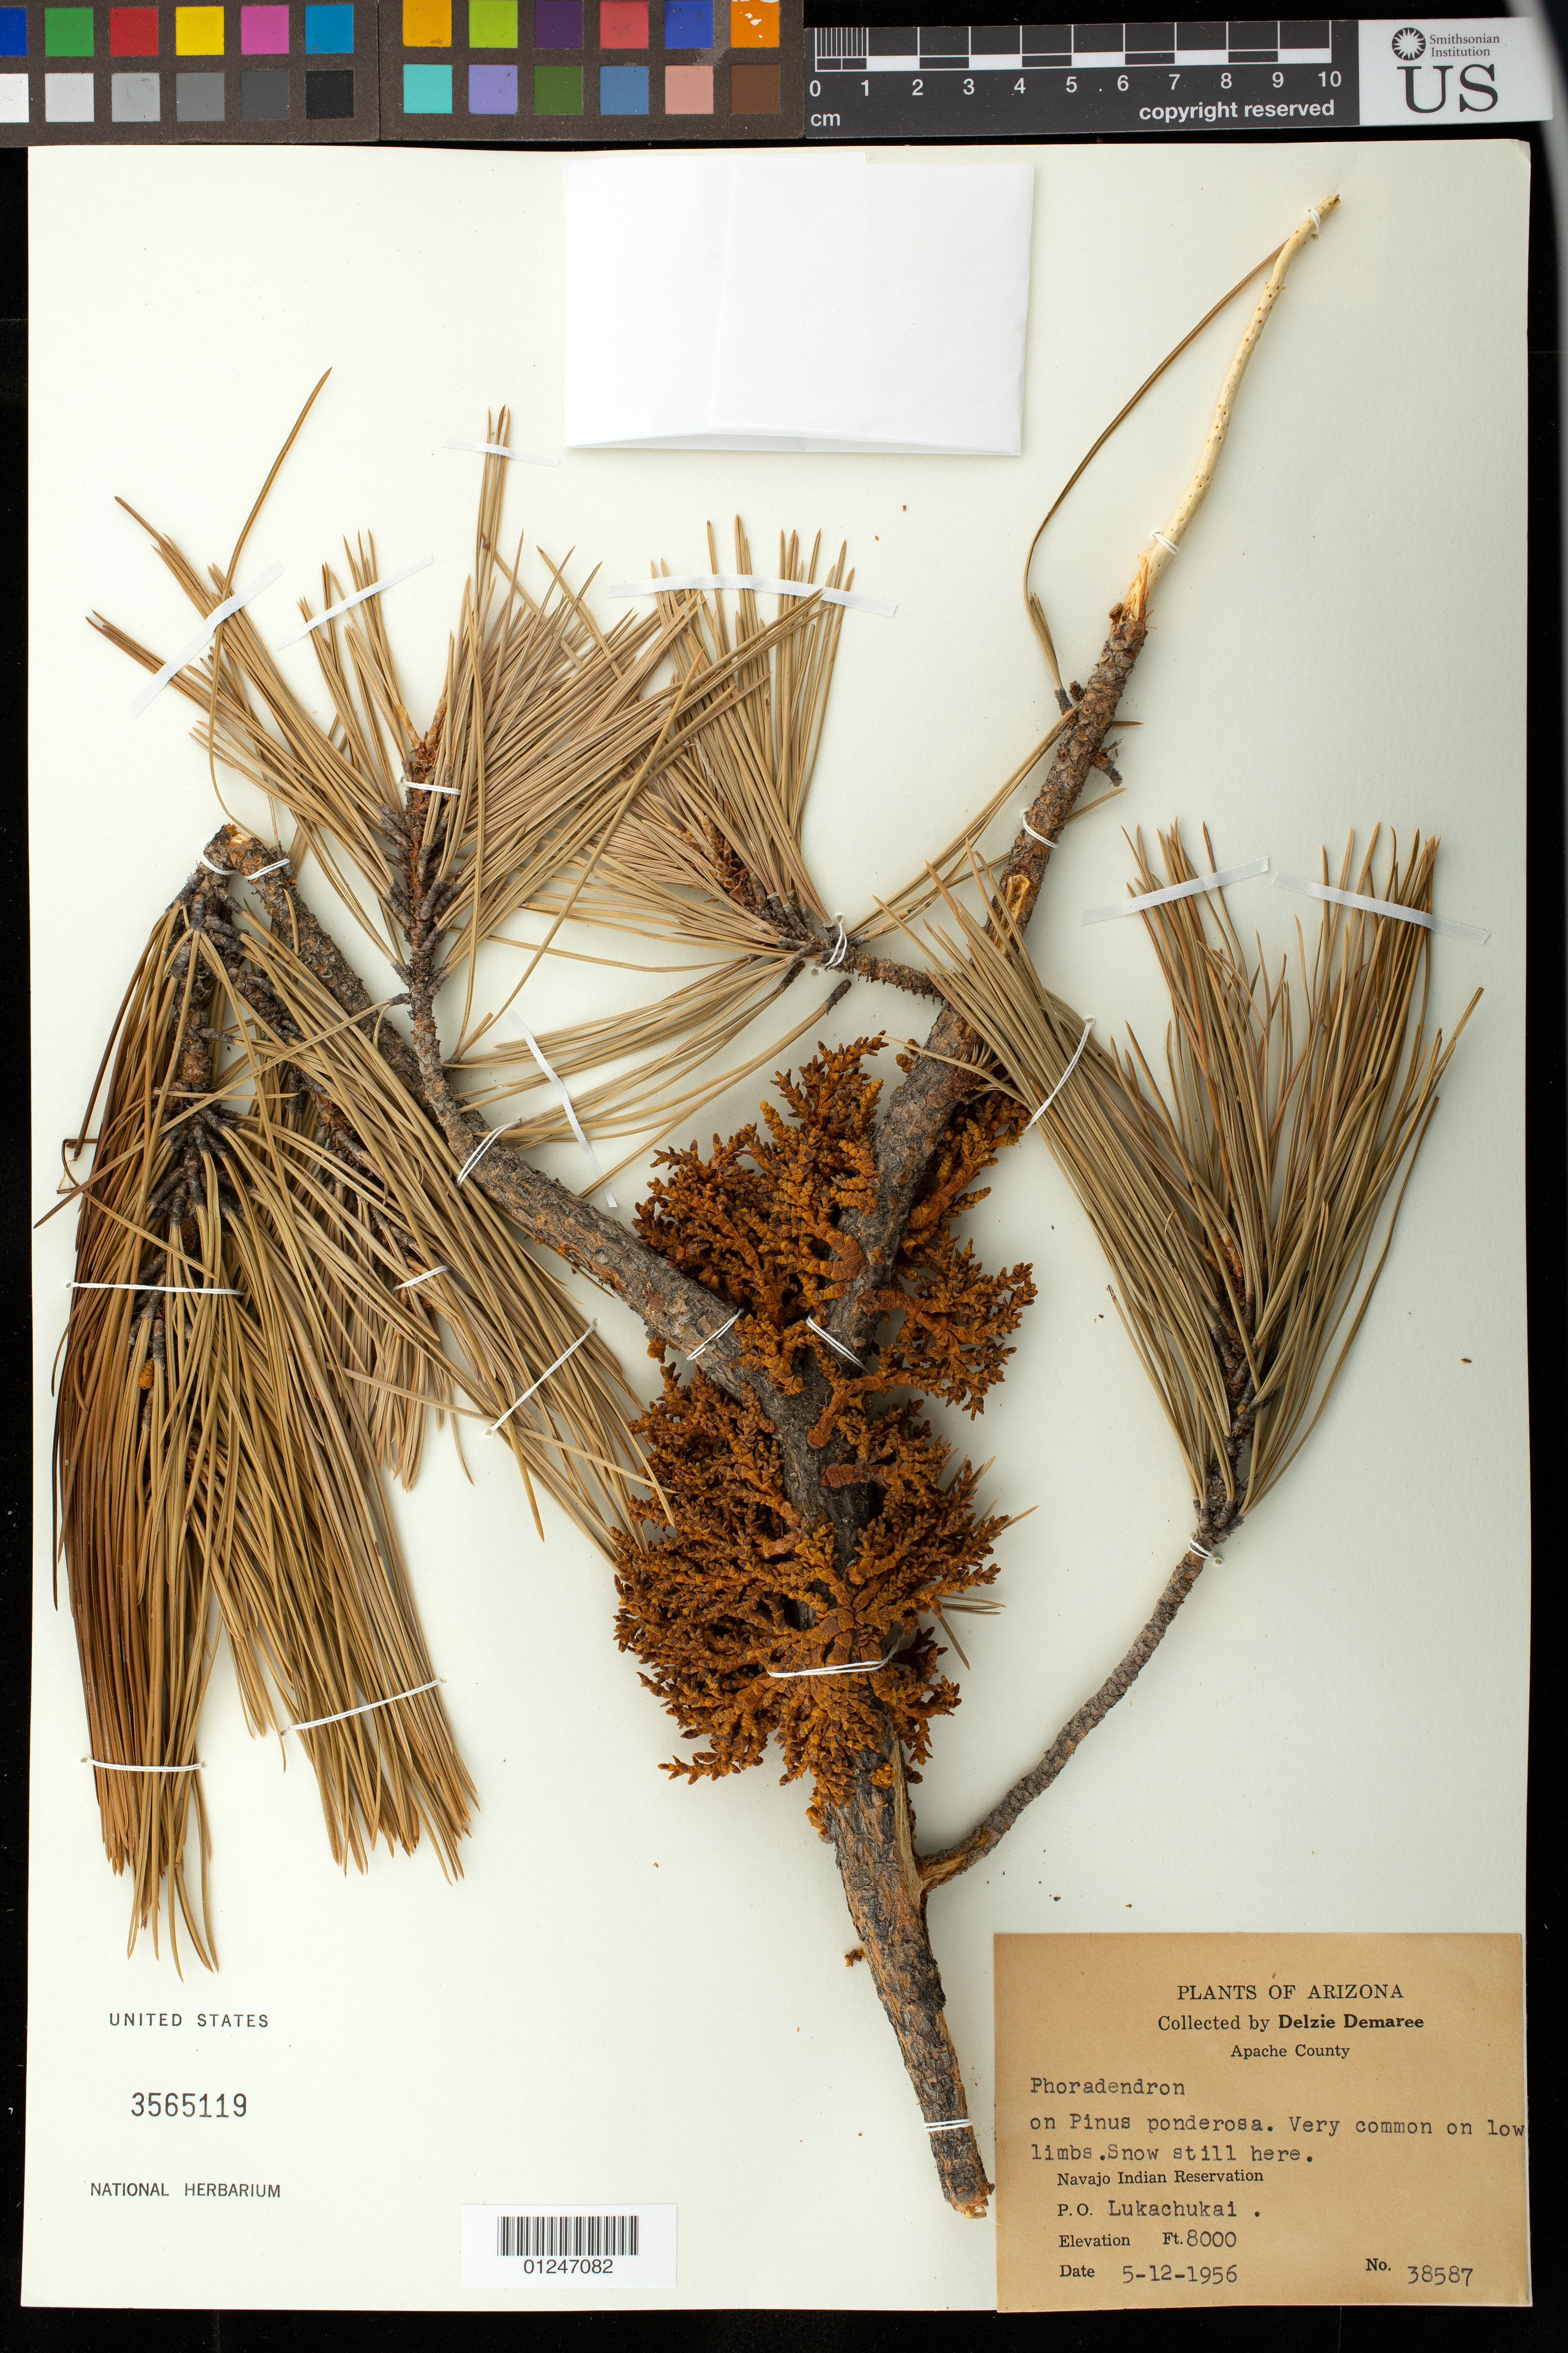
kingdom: Plantae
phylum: Tracheophyta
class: Magnoliopsida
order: Santalales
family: Viscaceae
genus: Arceuthobium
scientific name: Arceuthobium sp.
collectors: D. Demaree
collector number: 38587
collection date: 1956-12-05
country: United States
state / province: Arizona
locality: Apache County, Lukachukai Mts, Navajo Indian Reservation, P.O. Lukachukai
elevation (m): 2438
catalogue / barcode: US 3565119